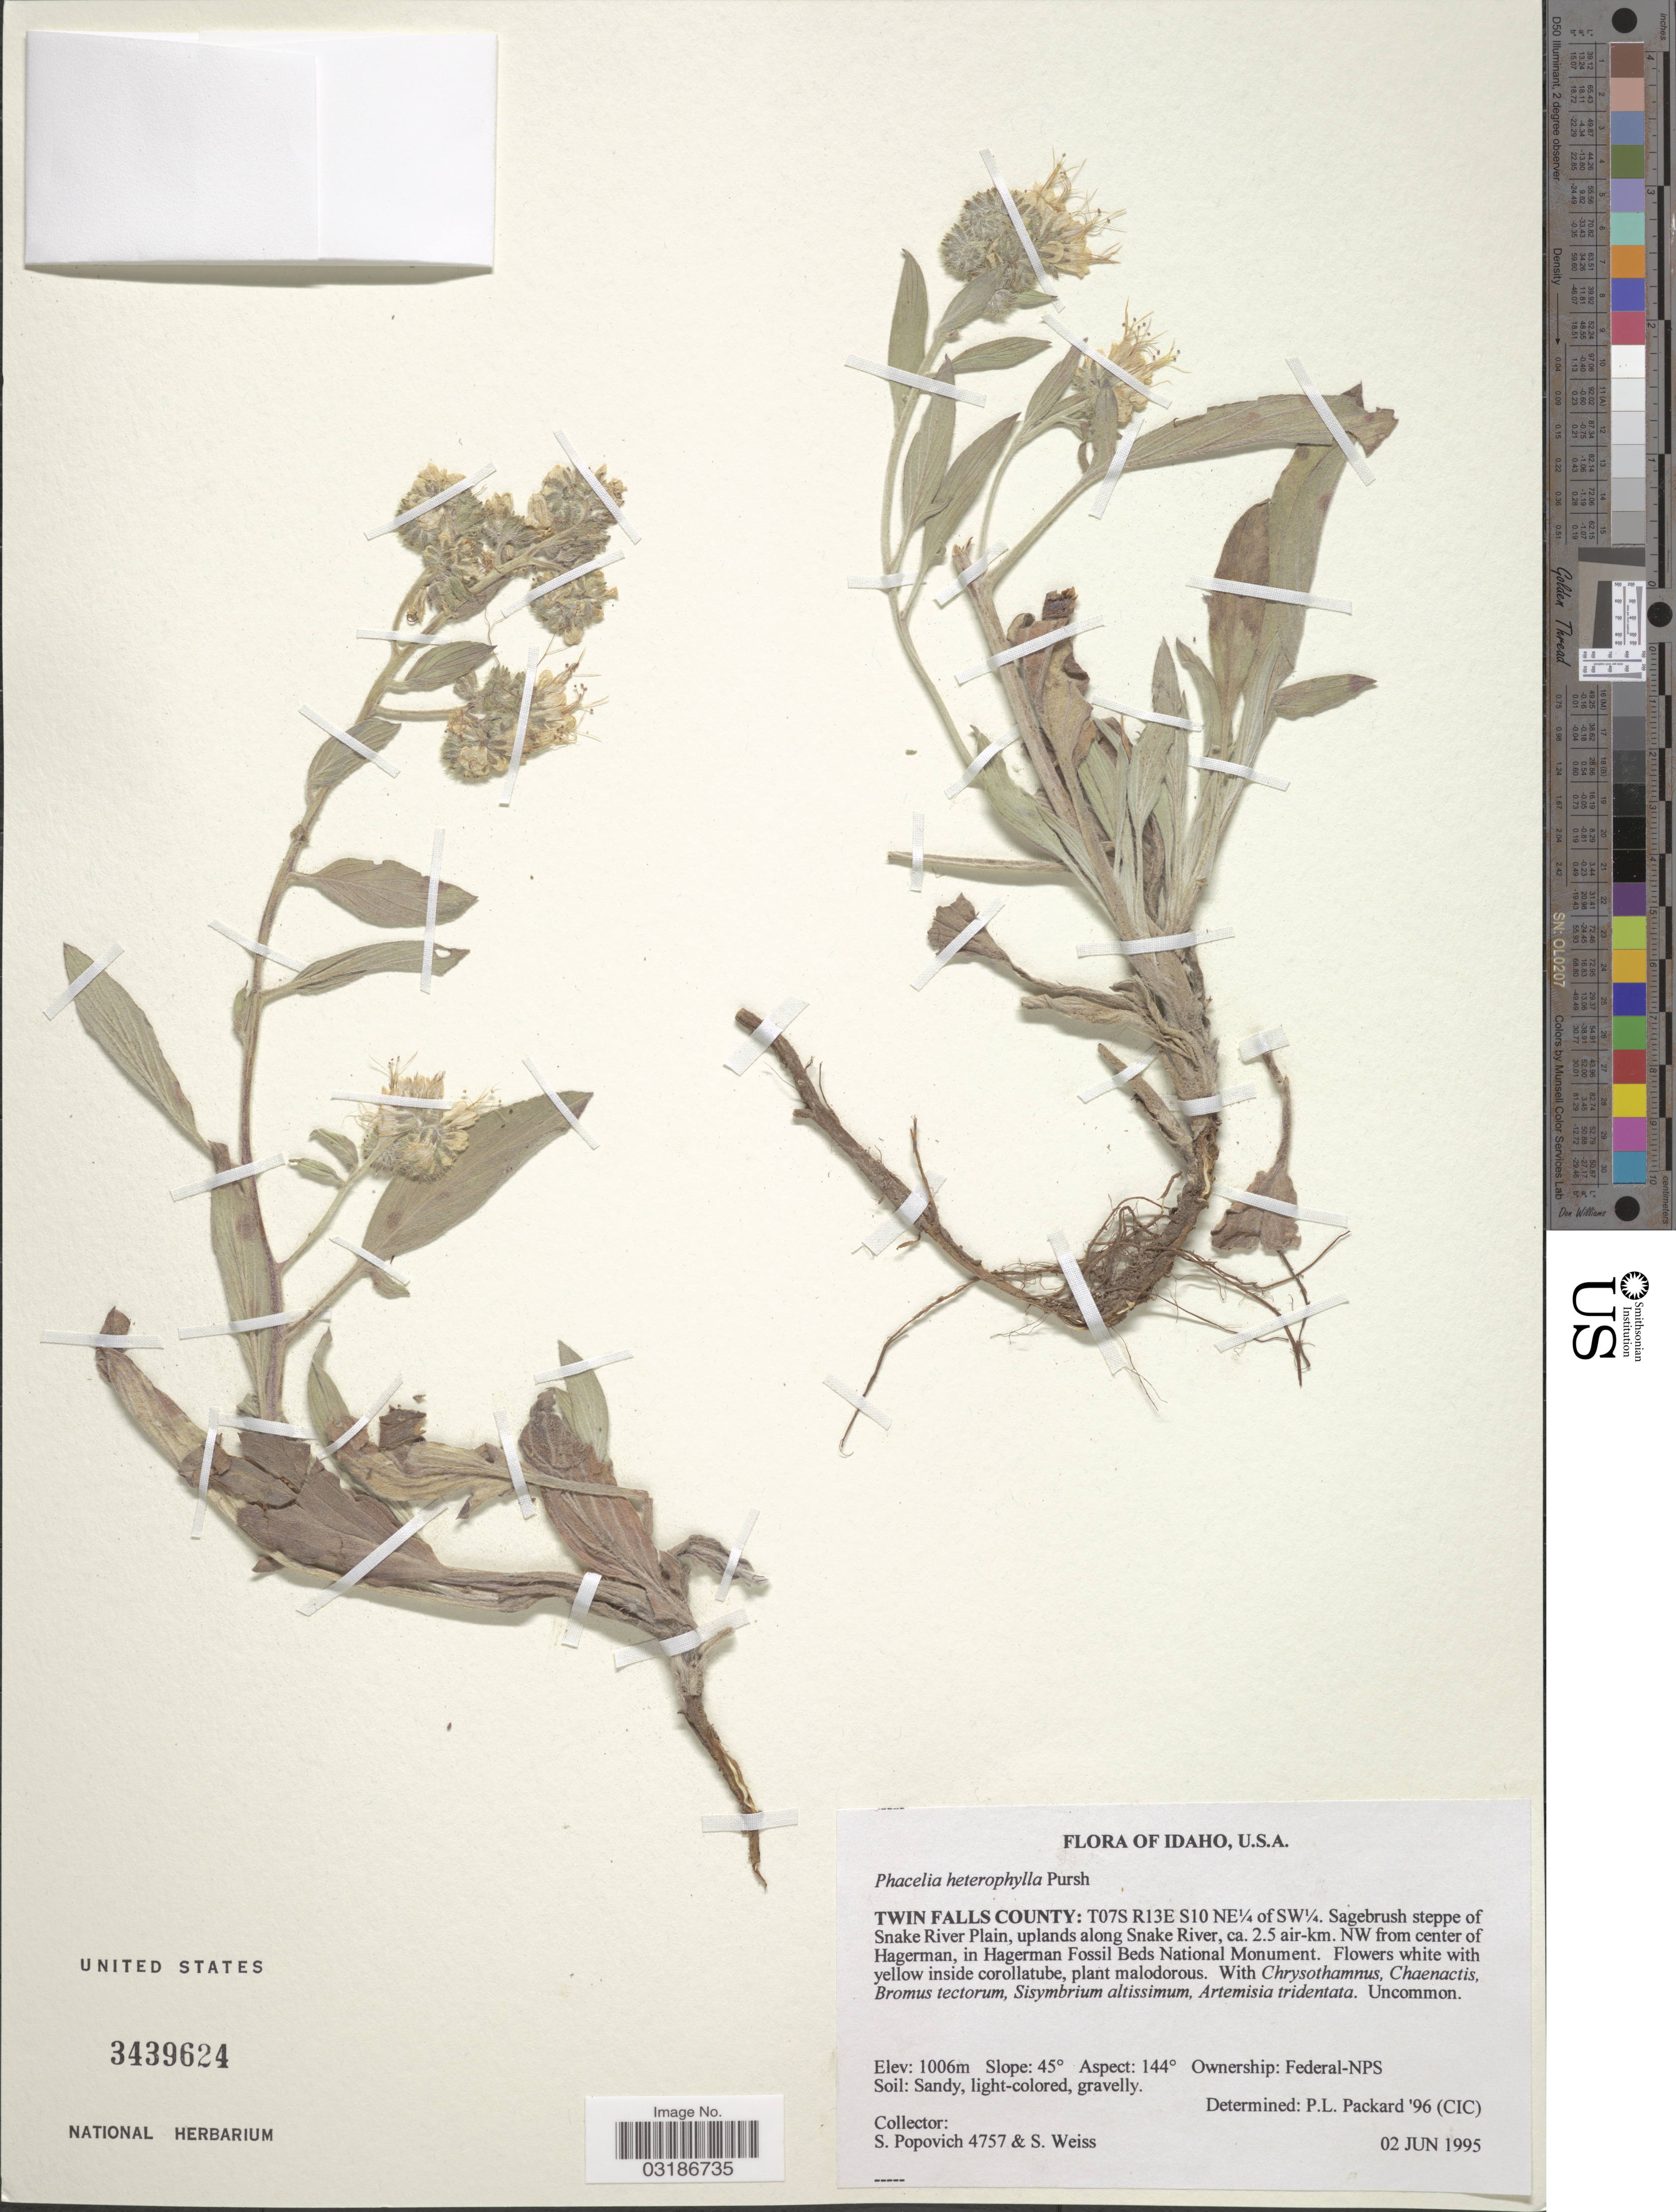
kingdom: Plantae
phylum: Tracheophyta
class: Magnoliopsida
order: Boraginales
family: Hydrophyllaceae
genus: Phacelia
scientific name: Phacelia heterophylla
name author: Pursh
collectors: S. Popovich & S. Weiss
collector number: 4757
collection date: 1995-06-02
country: United States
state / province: Idaho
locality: Twin Falls County: T07S R13E S10 NE¼ of SW¼. Sagebrush steppe of Snake River Plain, uplands along Snake River, ca. 2.5 air-km. NW from center of Hagerman, in Hagerman Fossil Beds National Monument.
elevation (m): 1006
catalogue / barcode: US 3439624